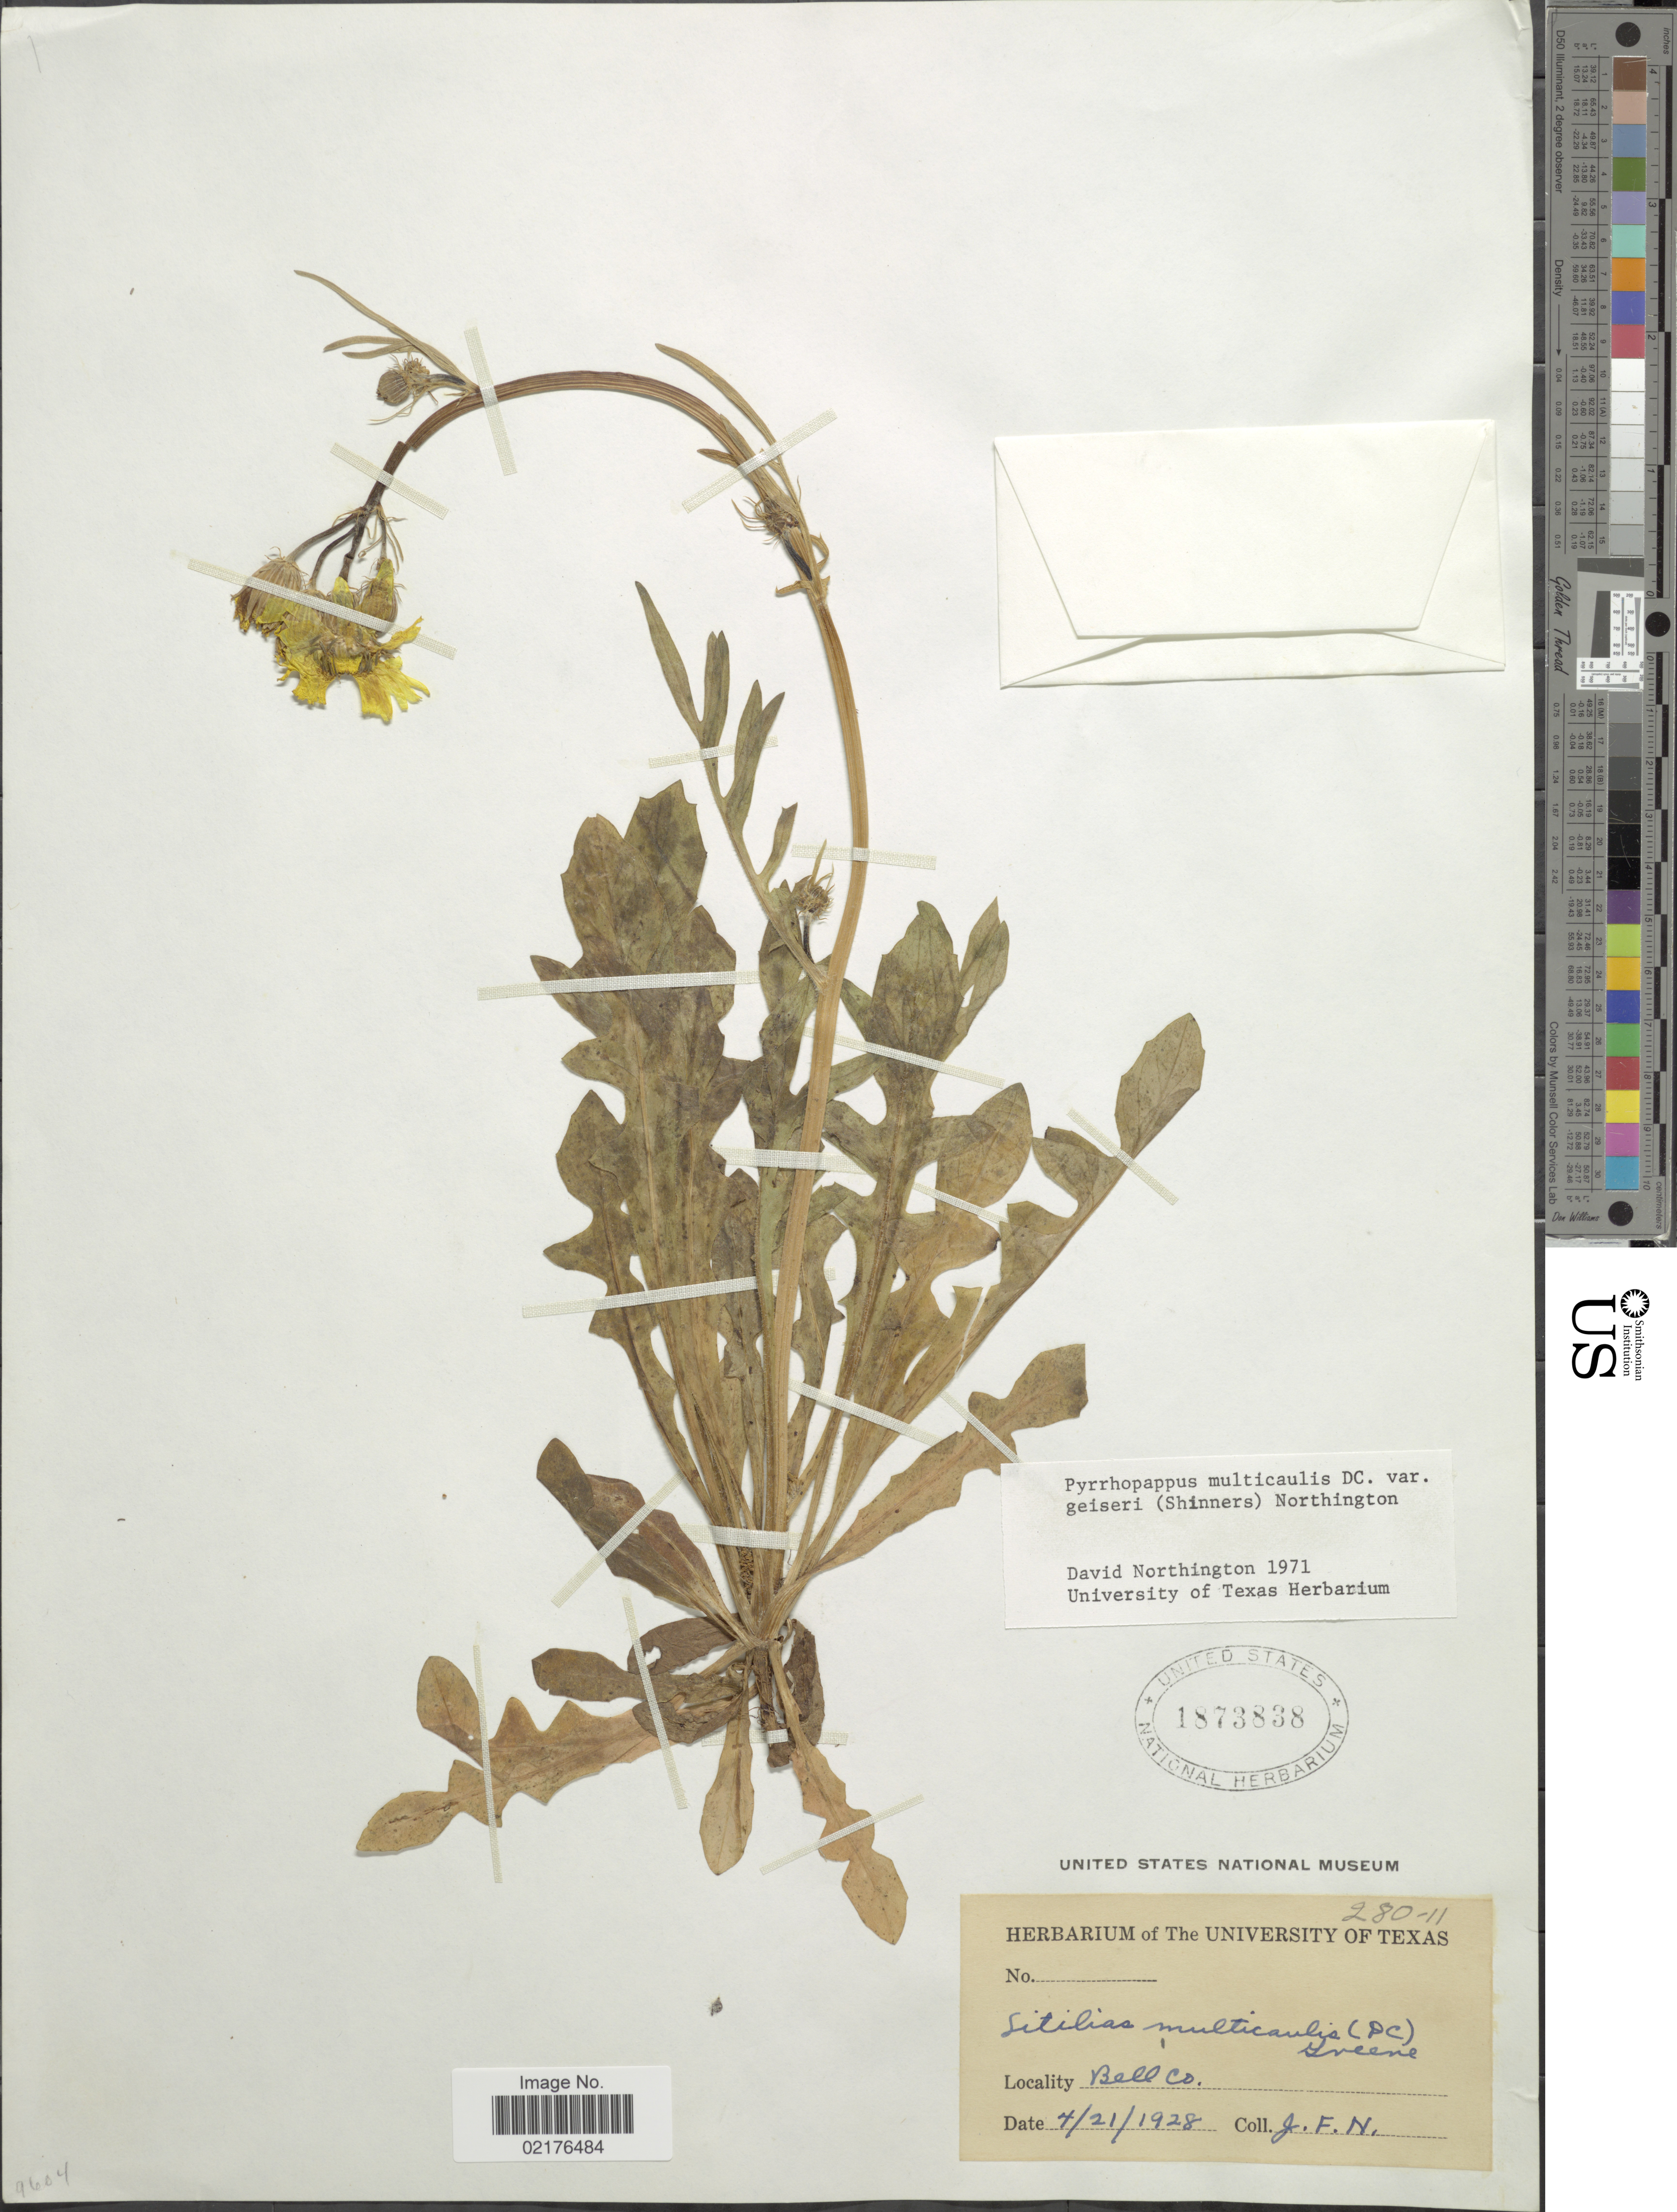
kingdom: Plantae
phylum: Tracheophyta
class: Magnoliopsida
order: Asterales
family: Asteraceae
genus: Pyrrhopappus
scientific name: Pyrrhopappus pauciflorus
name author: (D. Don) DC.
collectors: J. F. N.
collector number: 280-11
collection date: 1928-04-21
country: United States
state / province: Texas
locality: Bell Co.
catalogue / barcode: US 1873838